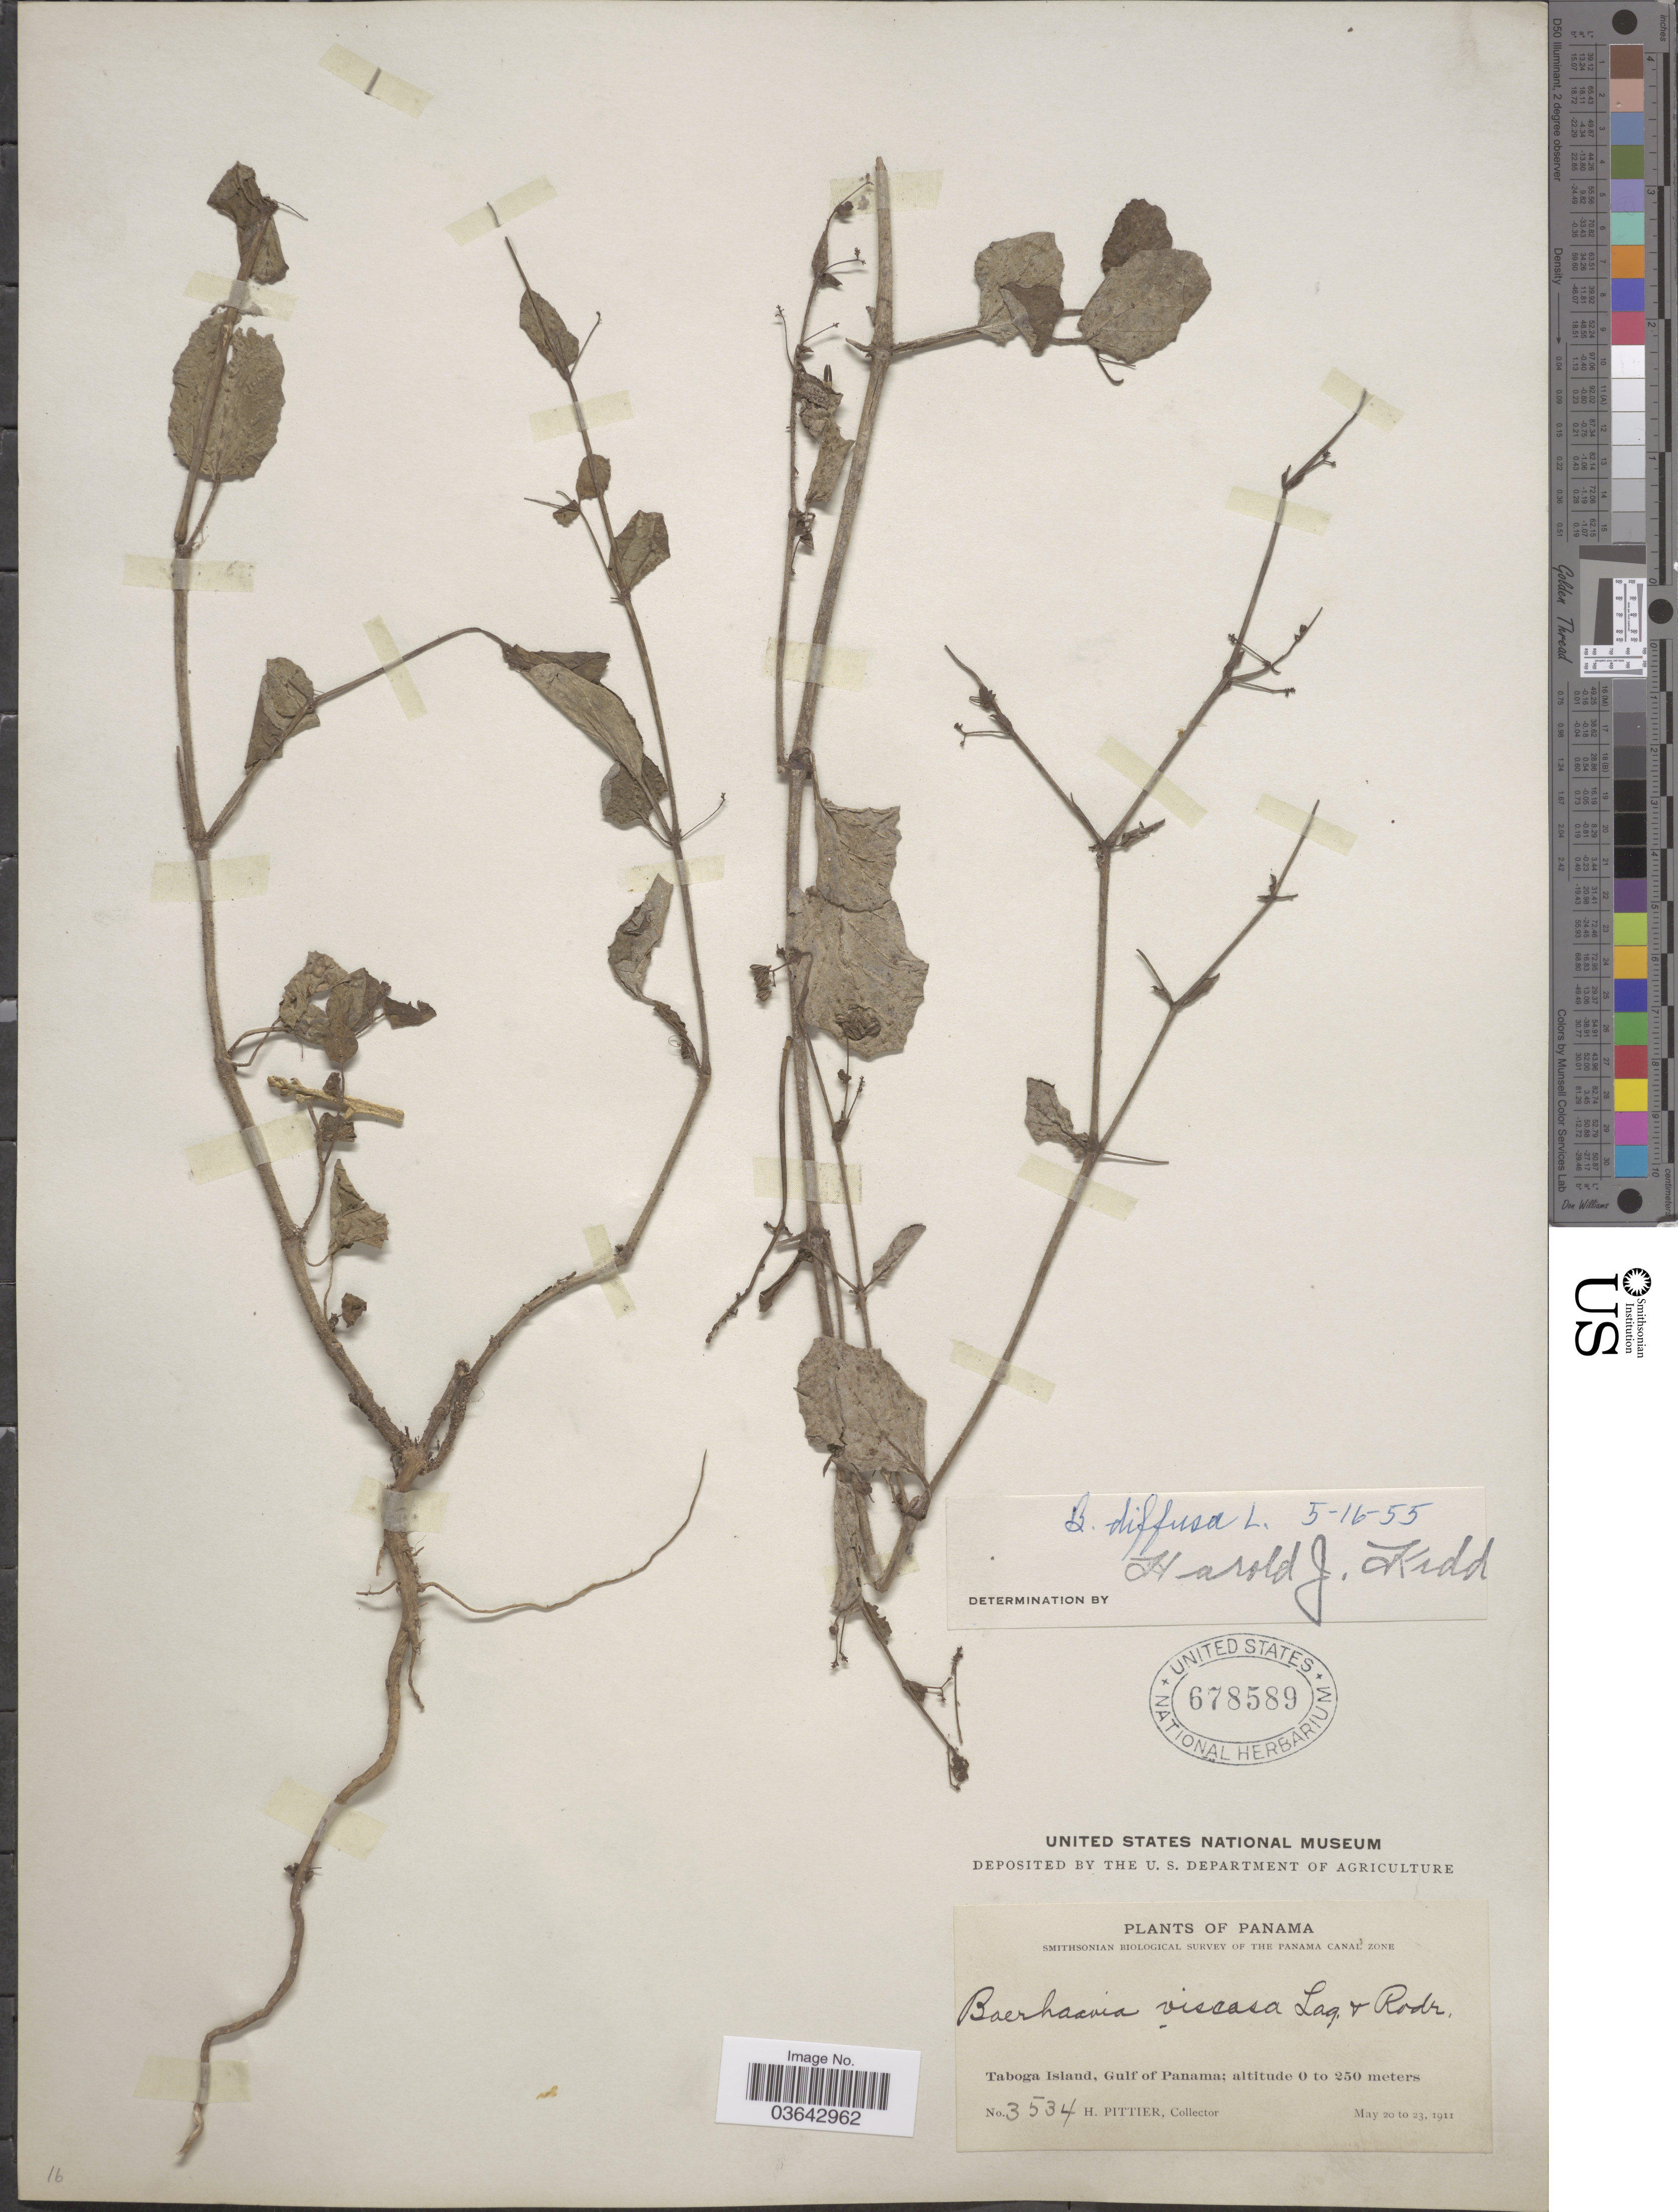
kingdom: Plantae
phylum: Tracheophyta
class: Magnoliopsida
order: Caryophyllales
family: Nyctaginaceae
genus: Boerhavia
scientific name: Boerhavia diffusa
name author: L.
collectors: H. F. Pittier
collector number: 3534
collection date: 1911-05-20/1911-05-23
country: Panama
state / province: Panamá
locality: Taboga Island, Gulf of Panama.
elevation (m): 0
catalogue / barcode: US 678589